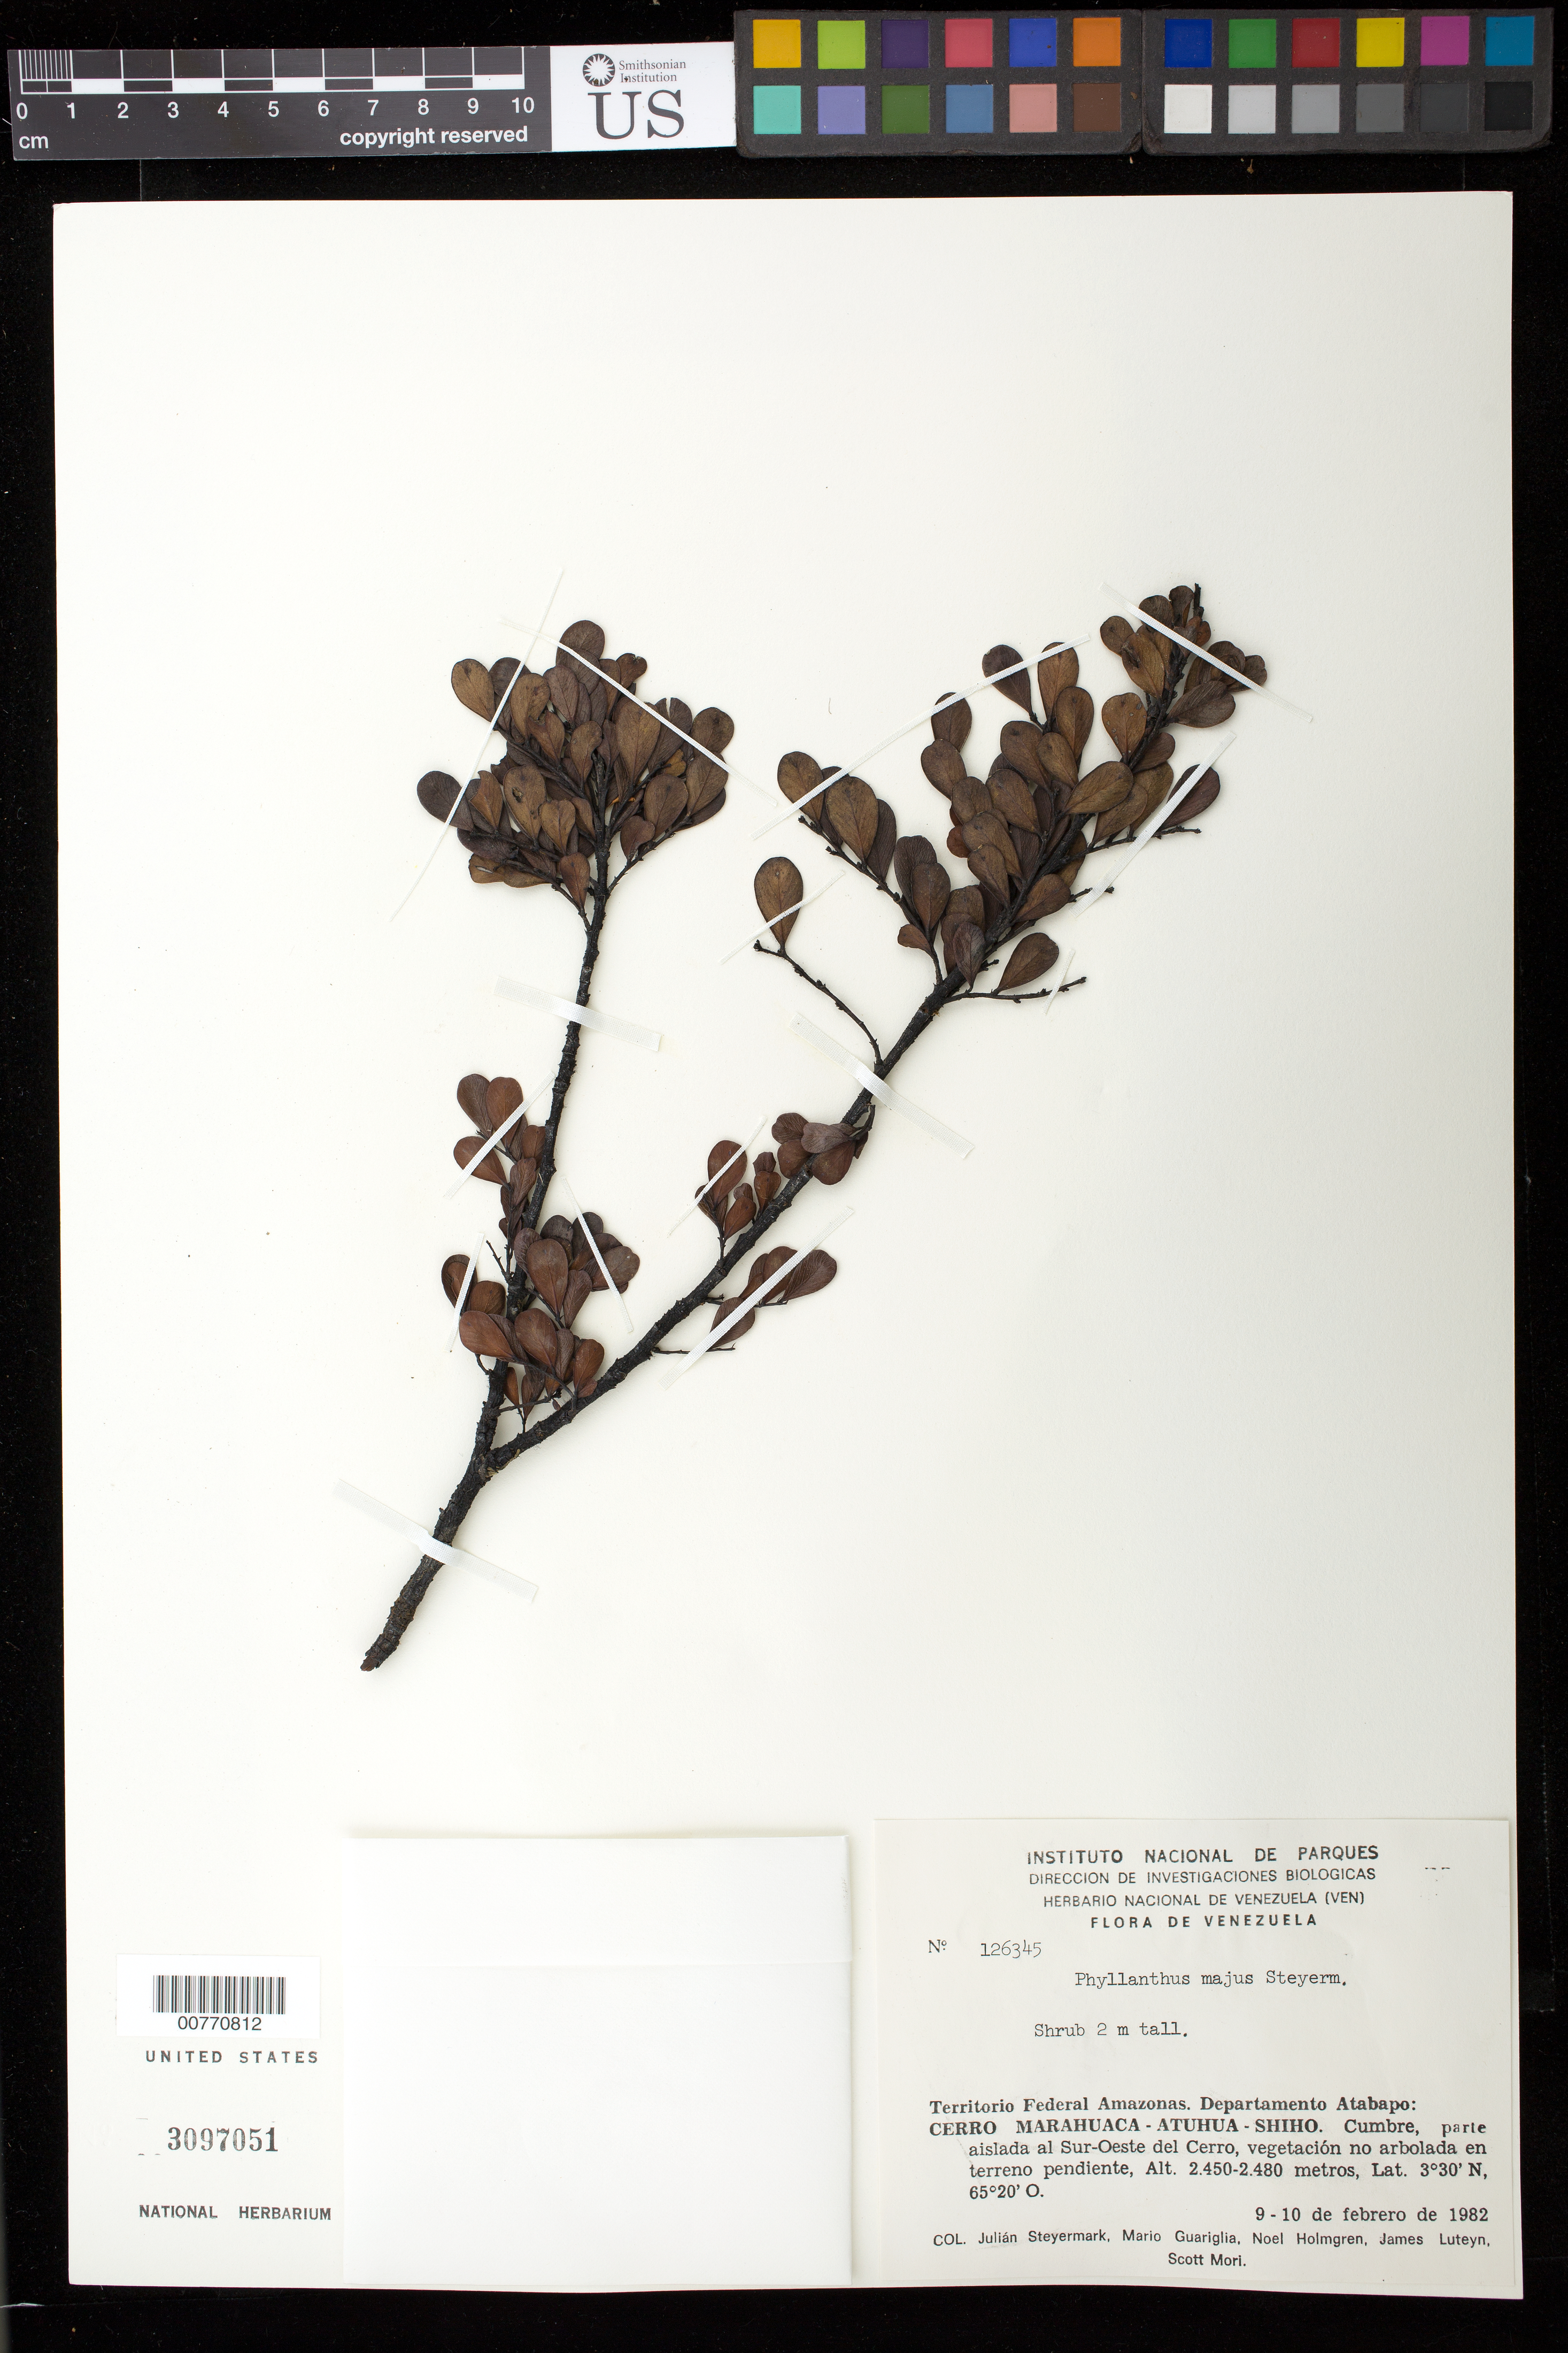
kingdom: Plantae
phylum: Tracheophyta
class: Magnoliopsida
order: Malpighiales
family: Phyllanthaceae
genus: Phyllanthus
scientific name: Phyllanthus majus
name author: Steyerm.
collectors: J. Steyermark, M. Guariglia P., N. H. Holmgren, J. L. Luteyn & S. Mori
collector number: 126345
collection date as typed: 9-Feb-82 to 10-Feb-82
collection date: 1982-02-09/1982-02-10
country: Venezuela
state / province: Amazonas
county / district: Atabapo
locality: Cerro Marahuaca-Atuhua-Shiho; cumbre, parte aislada al Sur-Oeste del Cerro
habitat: Vegetación no arbolada en terreno pendiente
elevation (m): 2450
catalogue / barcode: US 3097051